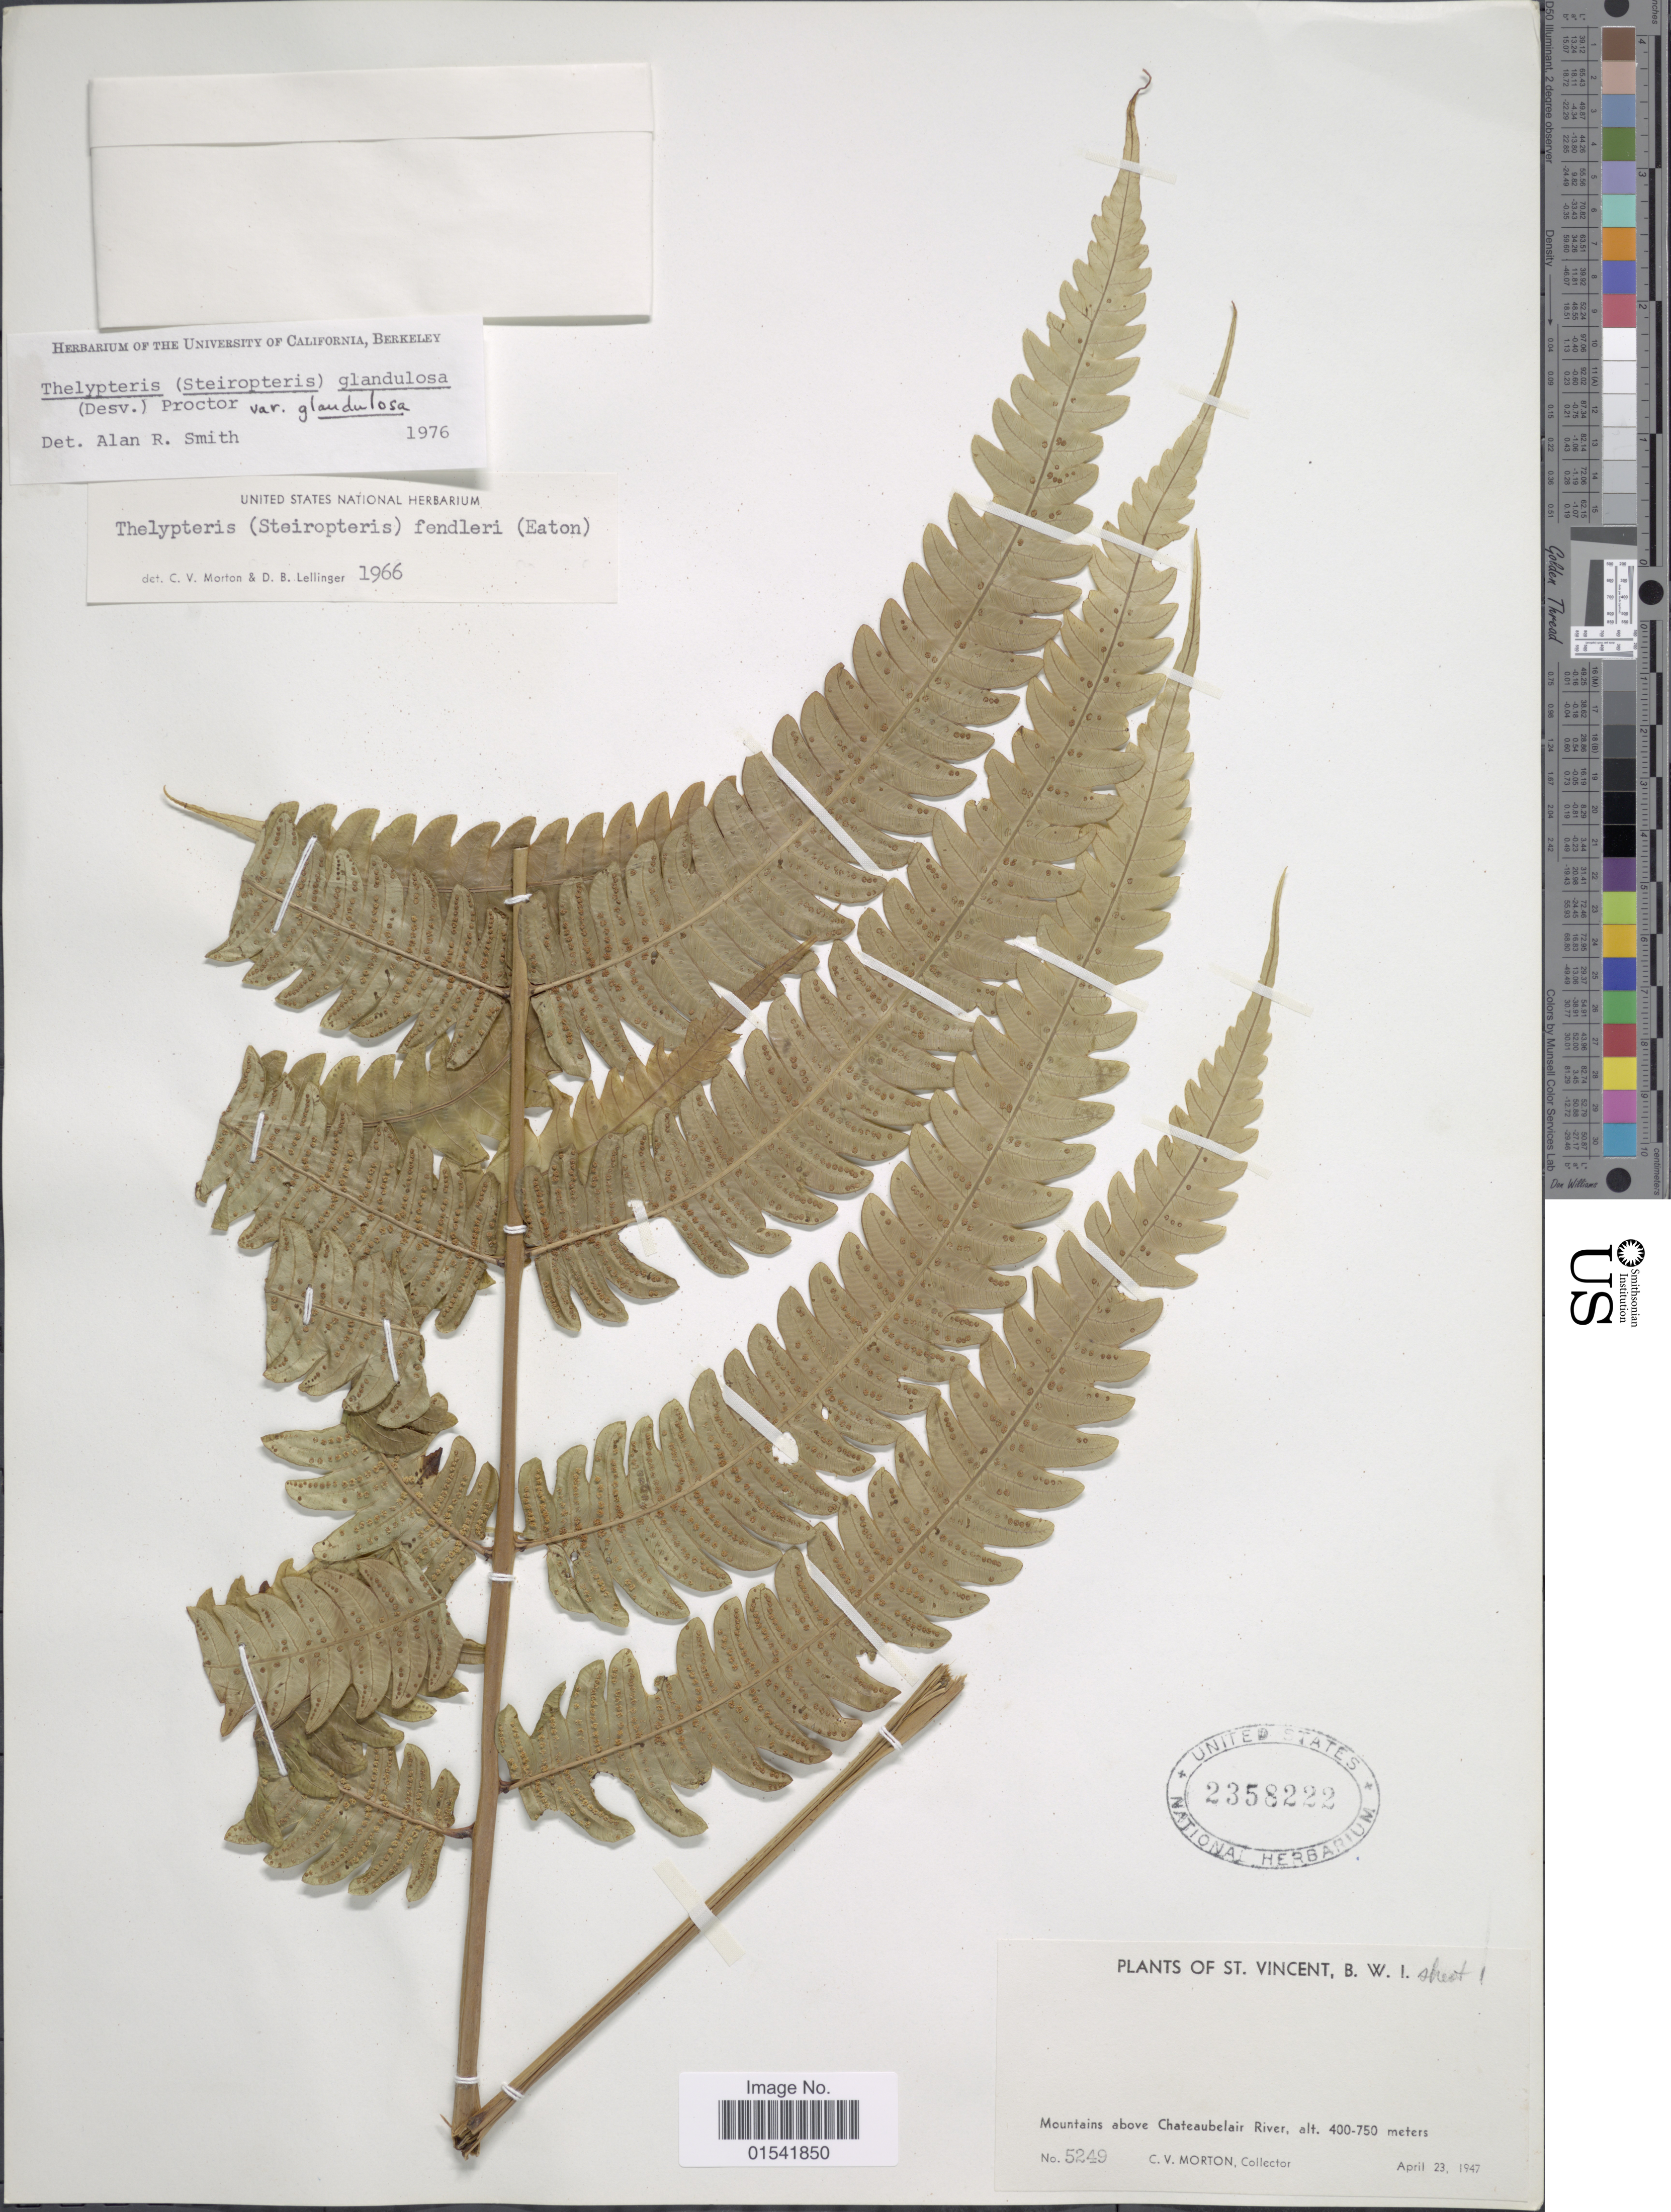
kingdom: Plantae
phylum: Tracheophyta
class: Polypodiopsida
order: Polypodiales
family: Thelypteridaceae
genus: Steiropteris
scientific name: Steiropteris glandulosa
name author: (Hook. f.) Pic. Serm.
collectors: C. V. Morton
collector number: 5249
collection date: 1947-04-23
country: St. Vincent - Grenadines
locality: B.W.I., Mountains above Chateaubelair River, St. Vincent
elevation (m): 400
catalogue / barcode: US 2358222